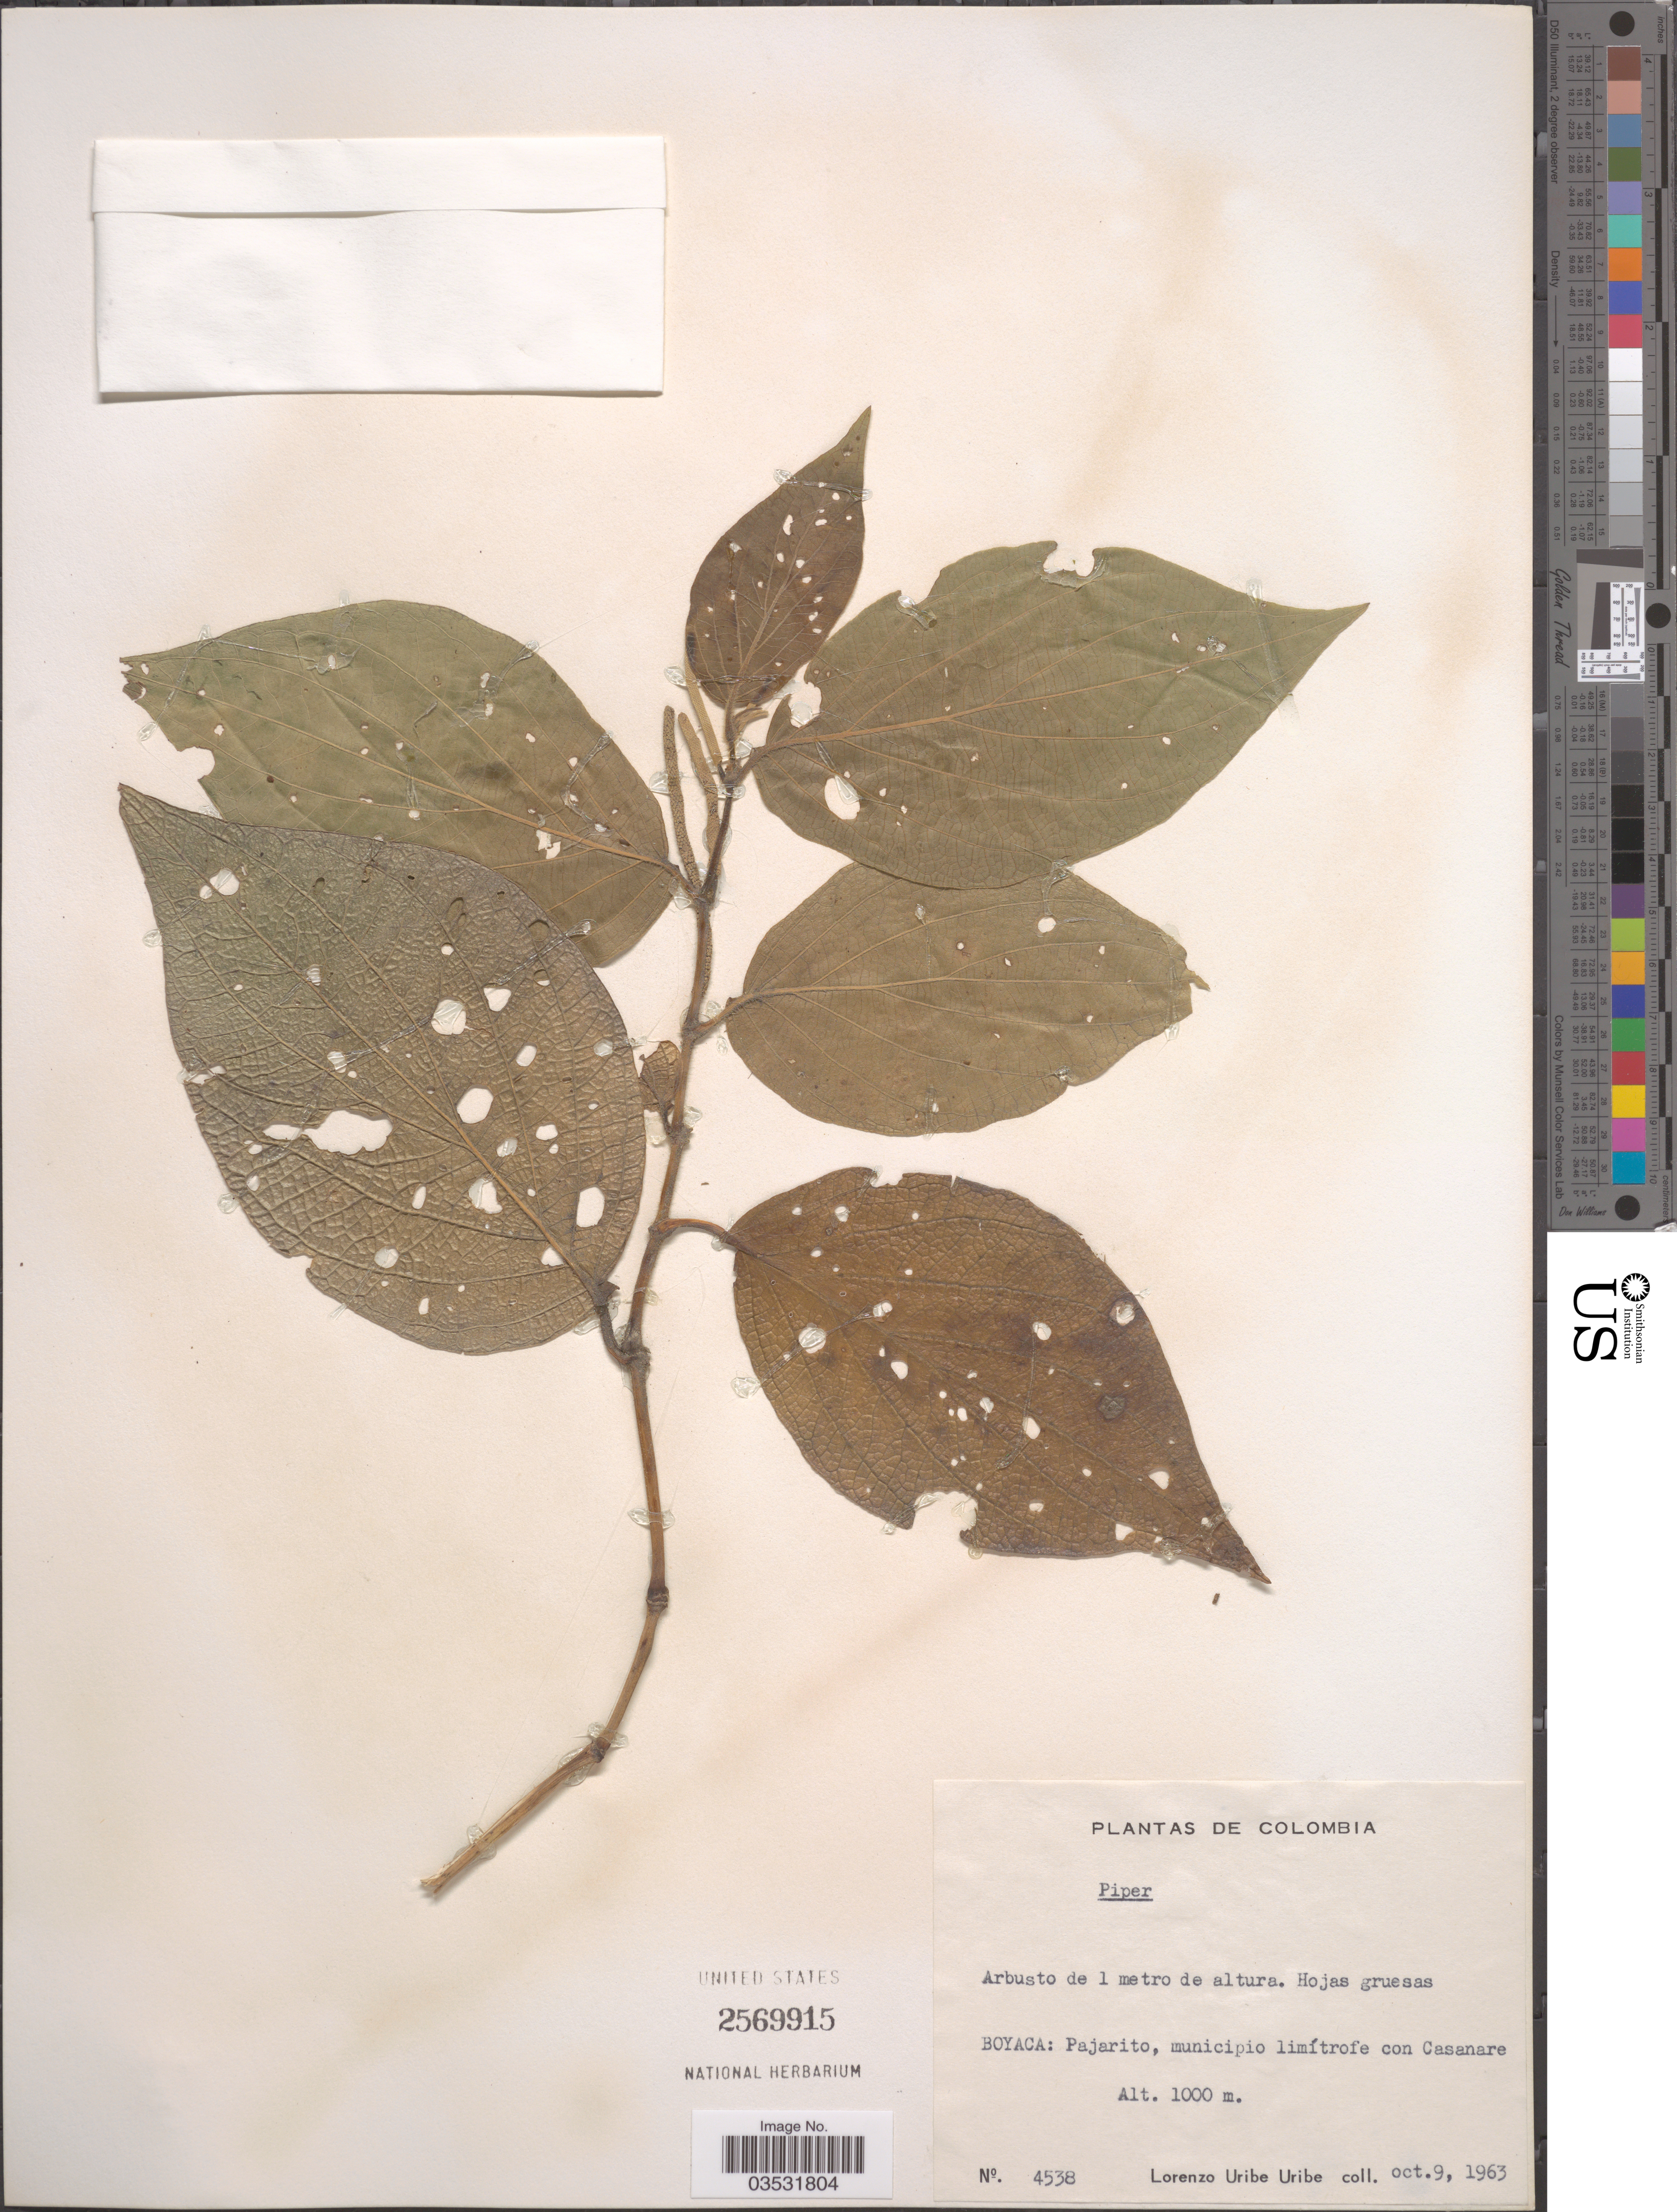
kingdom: Plantae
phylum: Tracheophyta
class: Magnoliopsida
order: Piperales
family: Piperaceae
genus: Piper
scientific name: Piper sp.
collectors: L. Uribe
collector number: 4538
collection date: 1963-10-09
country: Colombia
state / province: Boyacá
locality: Pajarito, municipio limítrofe con Casanare.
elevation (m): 1000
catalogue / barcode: US 2569915